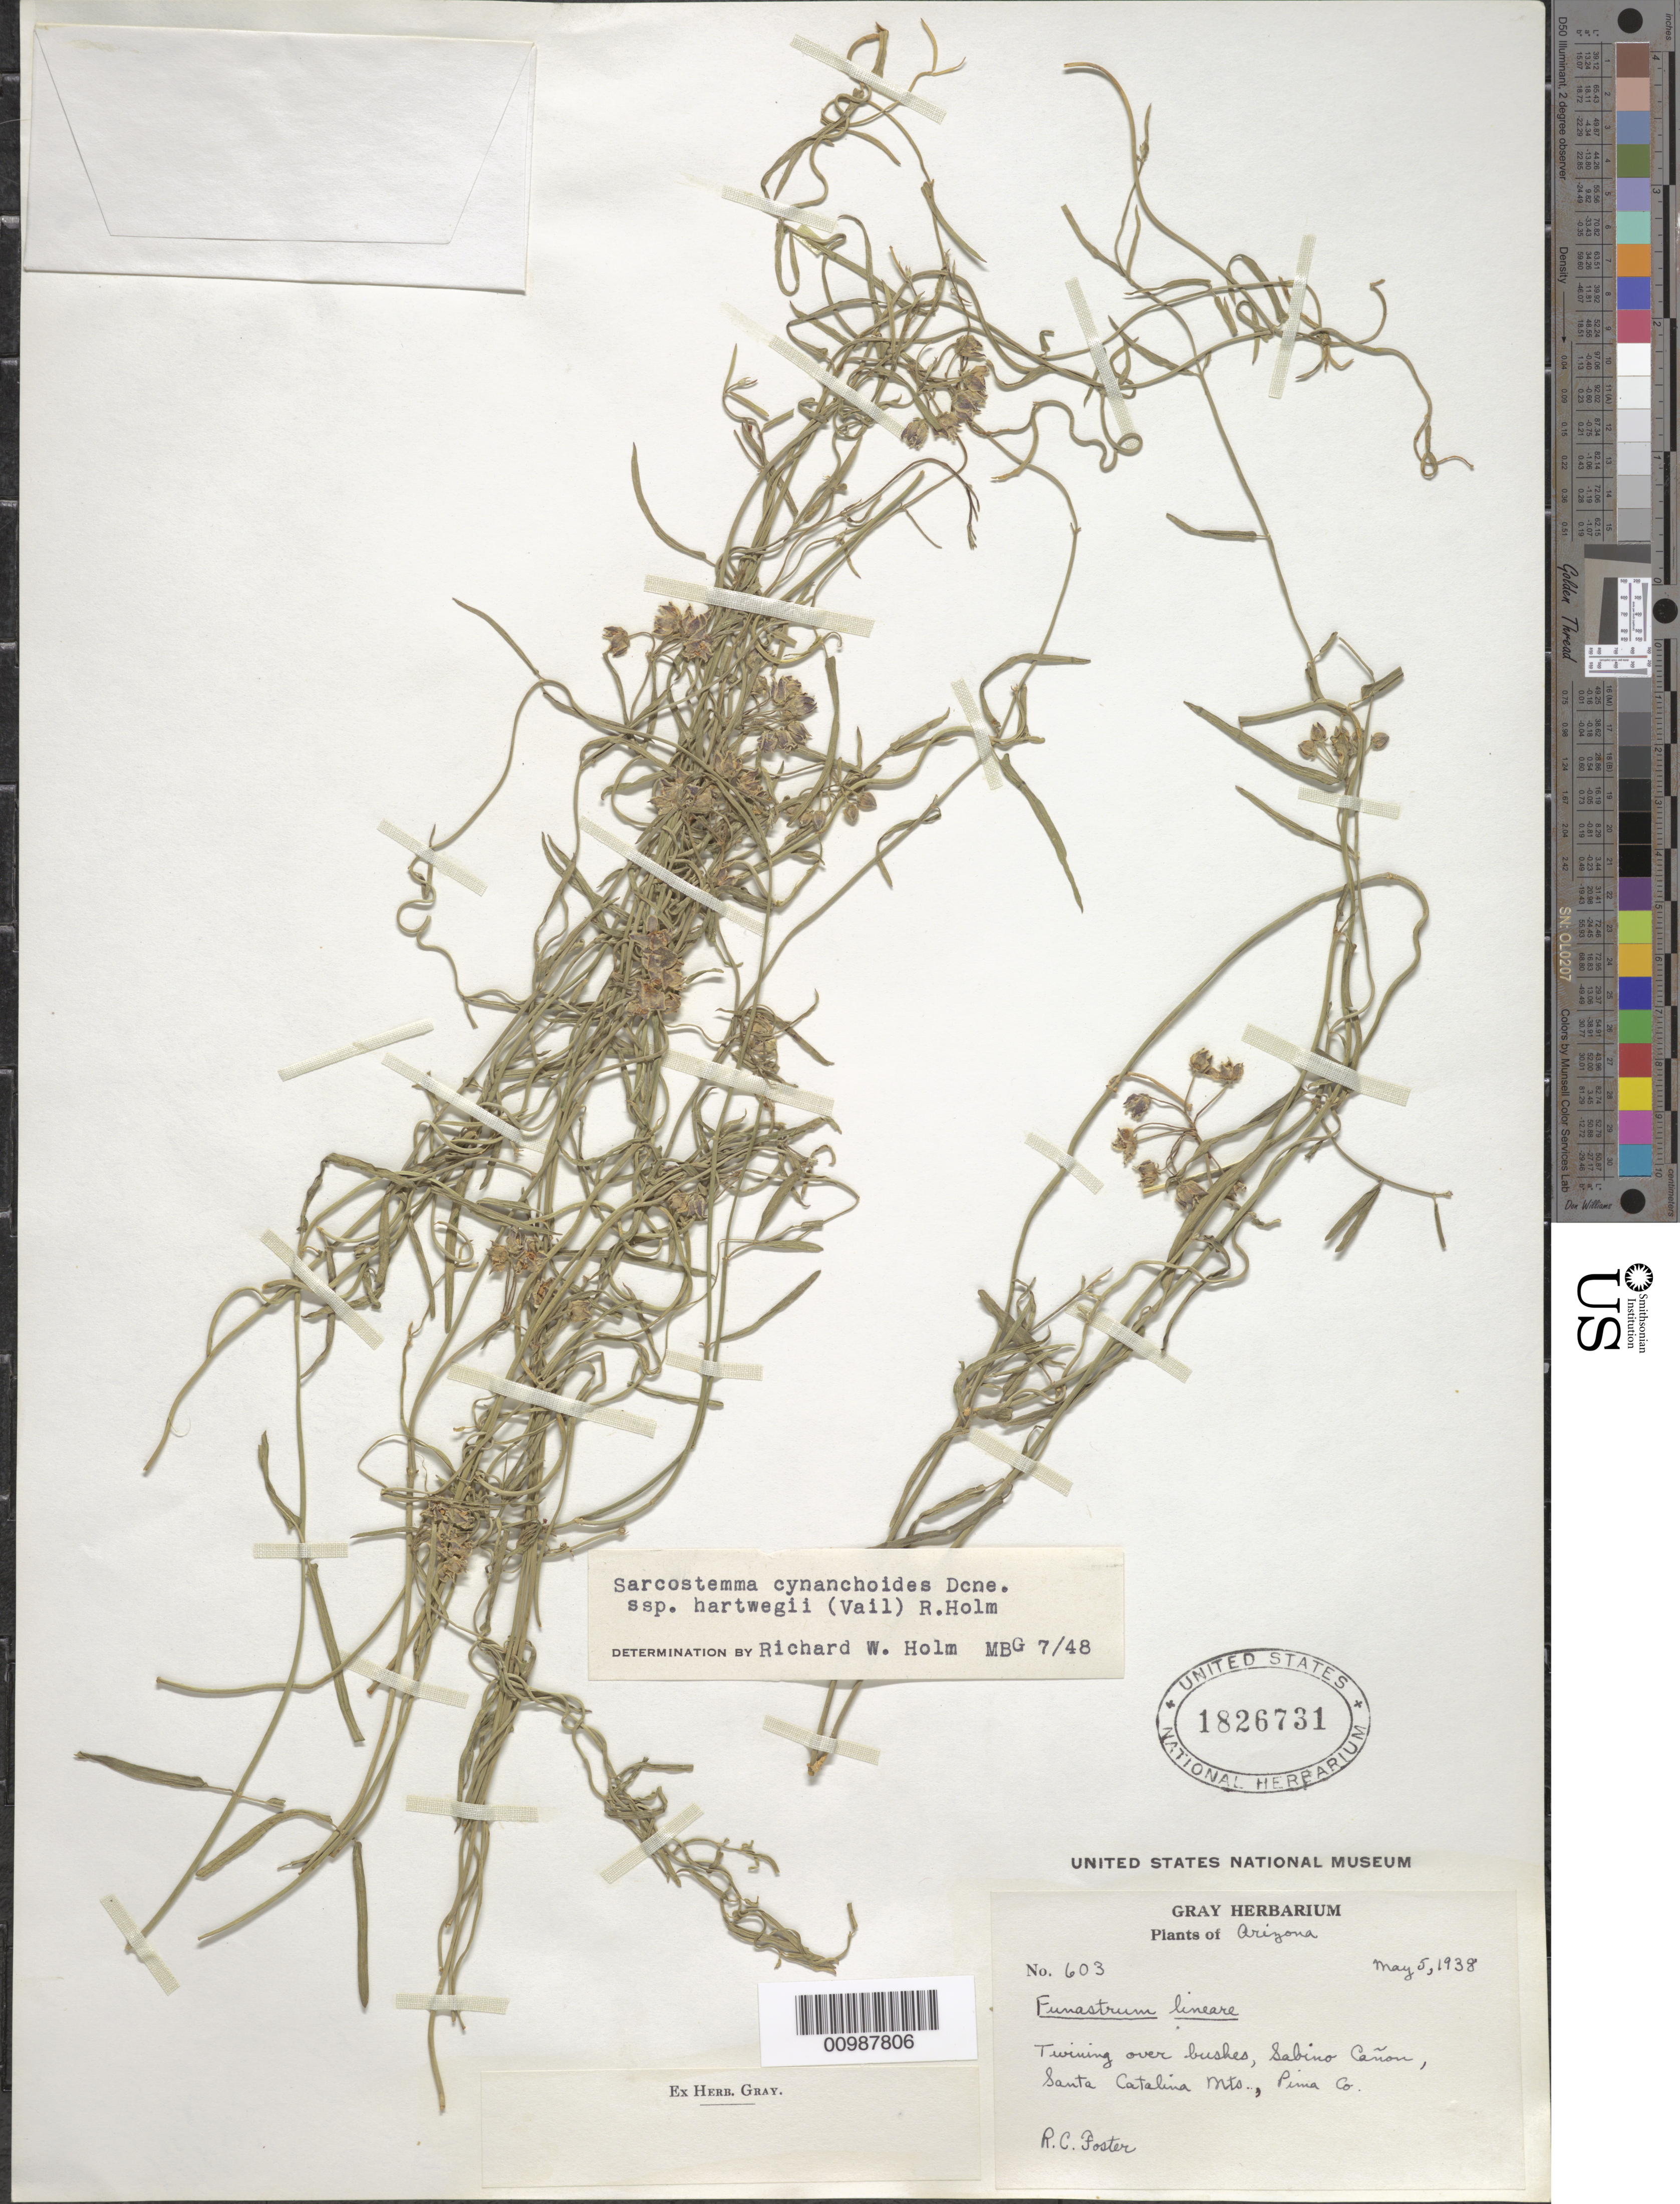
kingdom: Plantae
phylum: Tracheophyta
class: Magnoliopsida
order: Gentianales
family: Apocynaceae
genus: Sarcostemma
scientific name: Sarcostemma cynanchoides subsp. hartwegii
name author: (Vail) R.W. Holm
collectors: R. C. Foster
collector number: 603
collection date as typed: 05 May 1938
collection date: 1938-05-05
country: United States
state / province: Arizona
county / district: Pima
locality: Twining over bushes, Sabino Canyon, Santa Catalina Mountains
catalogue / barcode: US 1826731